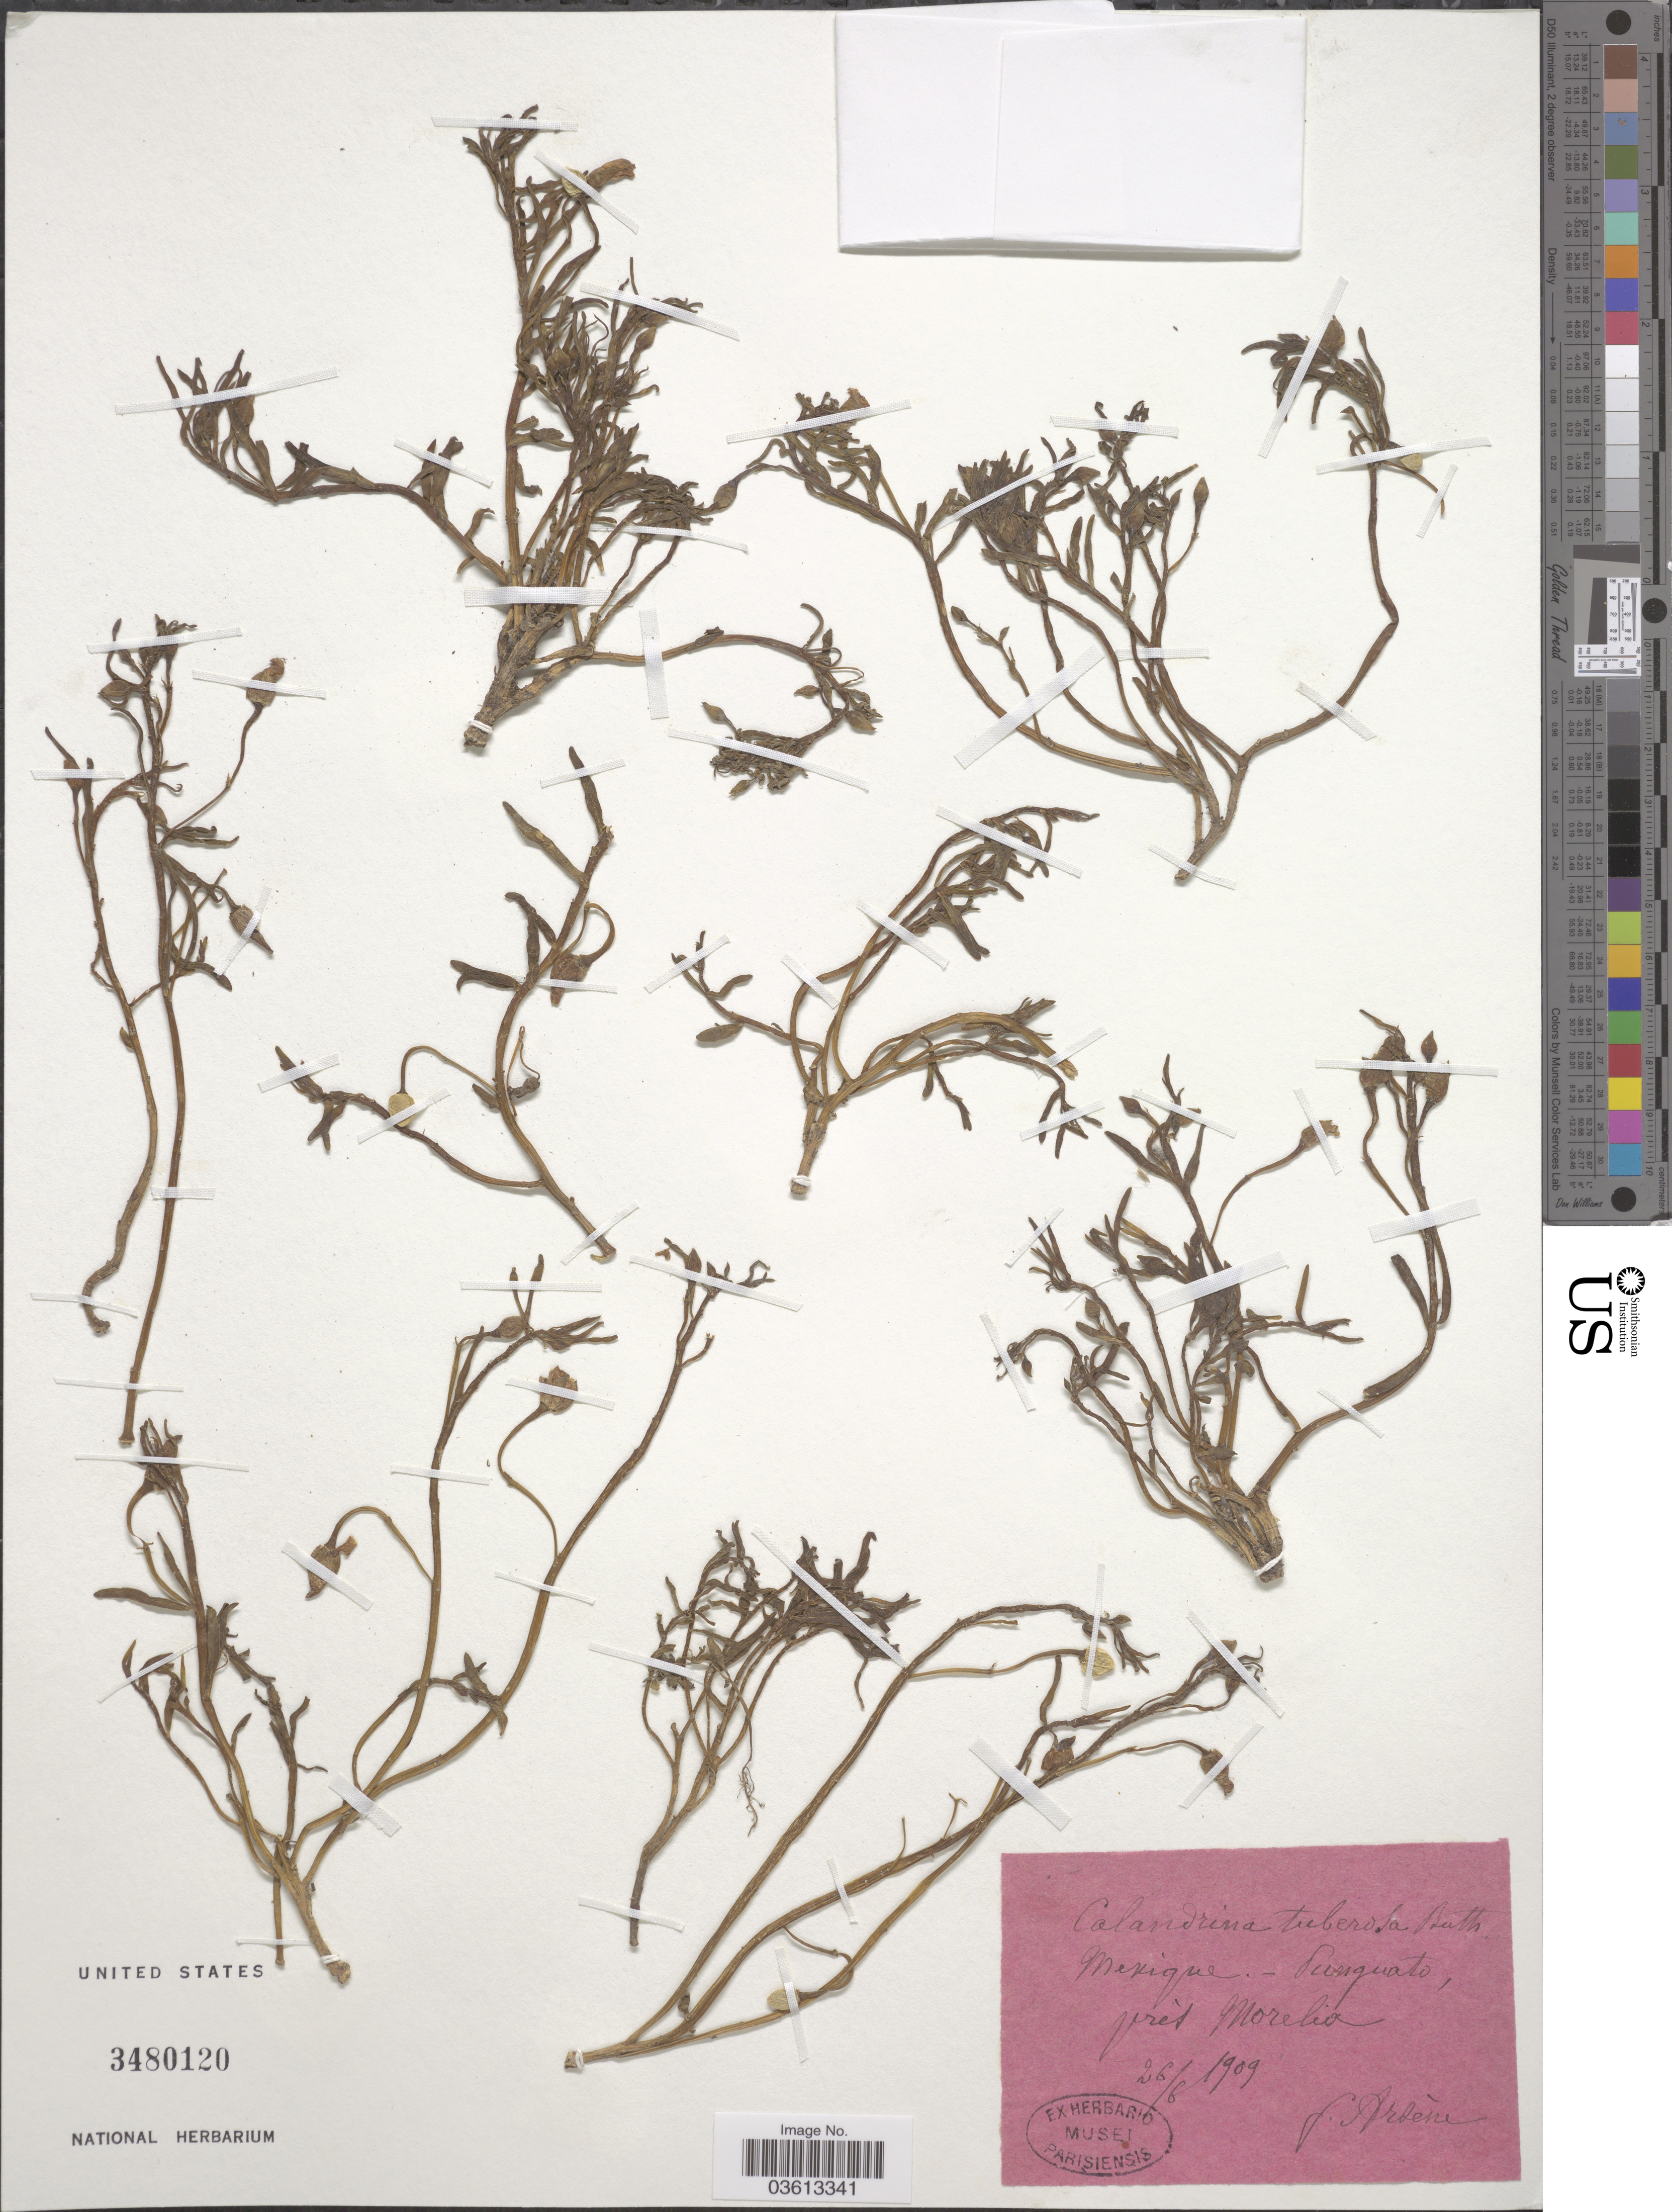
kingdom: Plantae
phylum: Tracheophyta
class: Magnoliopsida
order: Caryophyllales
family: Montiaceae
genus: Calandrinia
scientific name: Calandrinia tuberosa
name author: Benth.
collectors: F. Arsène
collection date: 1909-06-26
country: Mexico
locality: Punguato, près Morelia.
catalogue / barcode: US 3480120